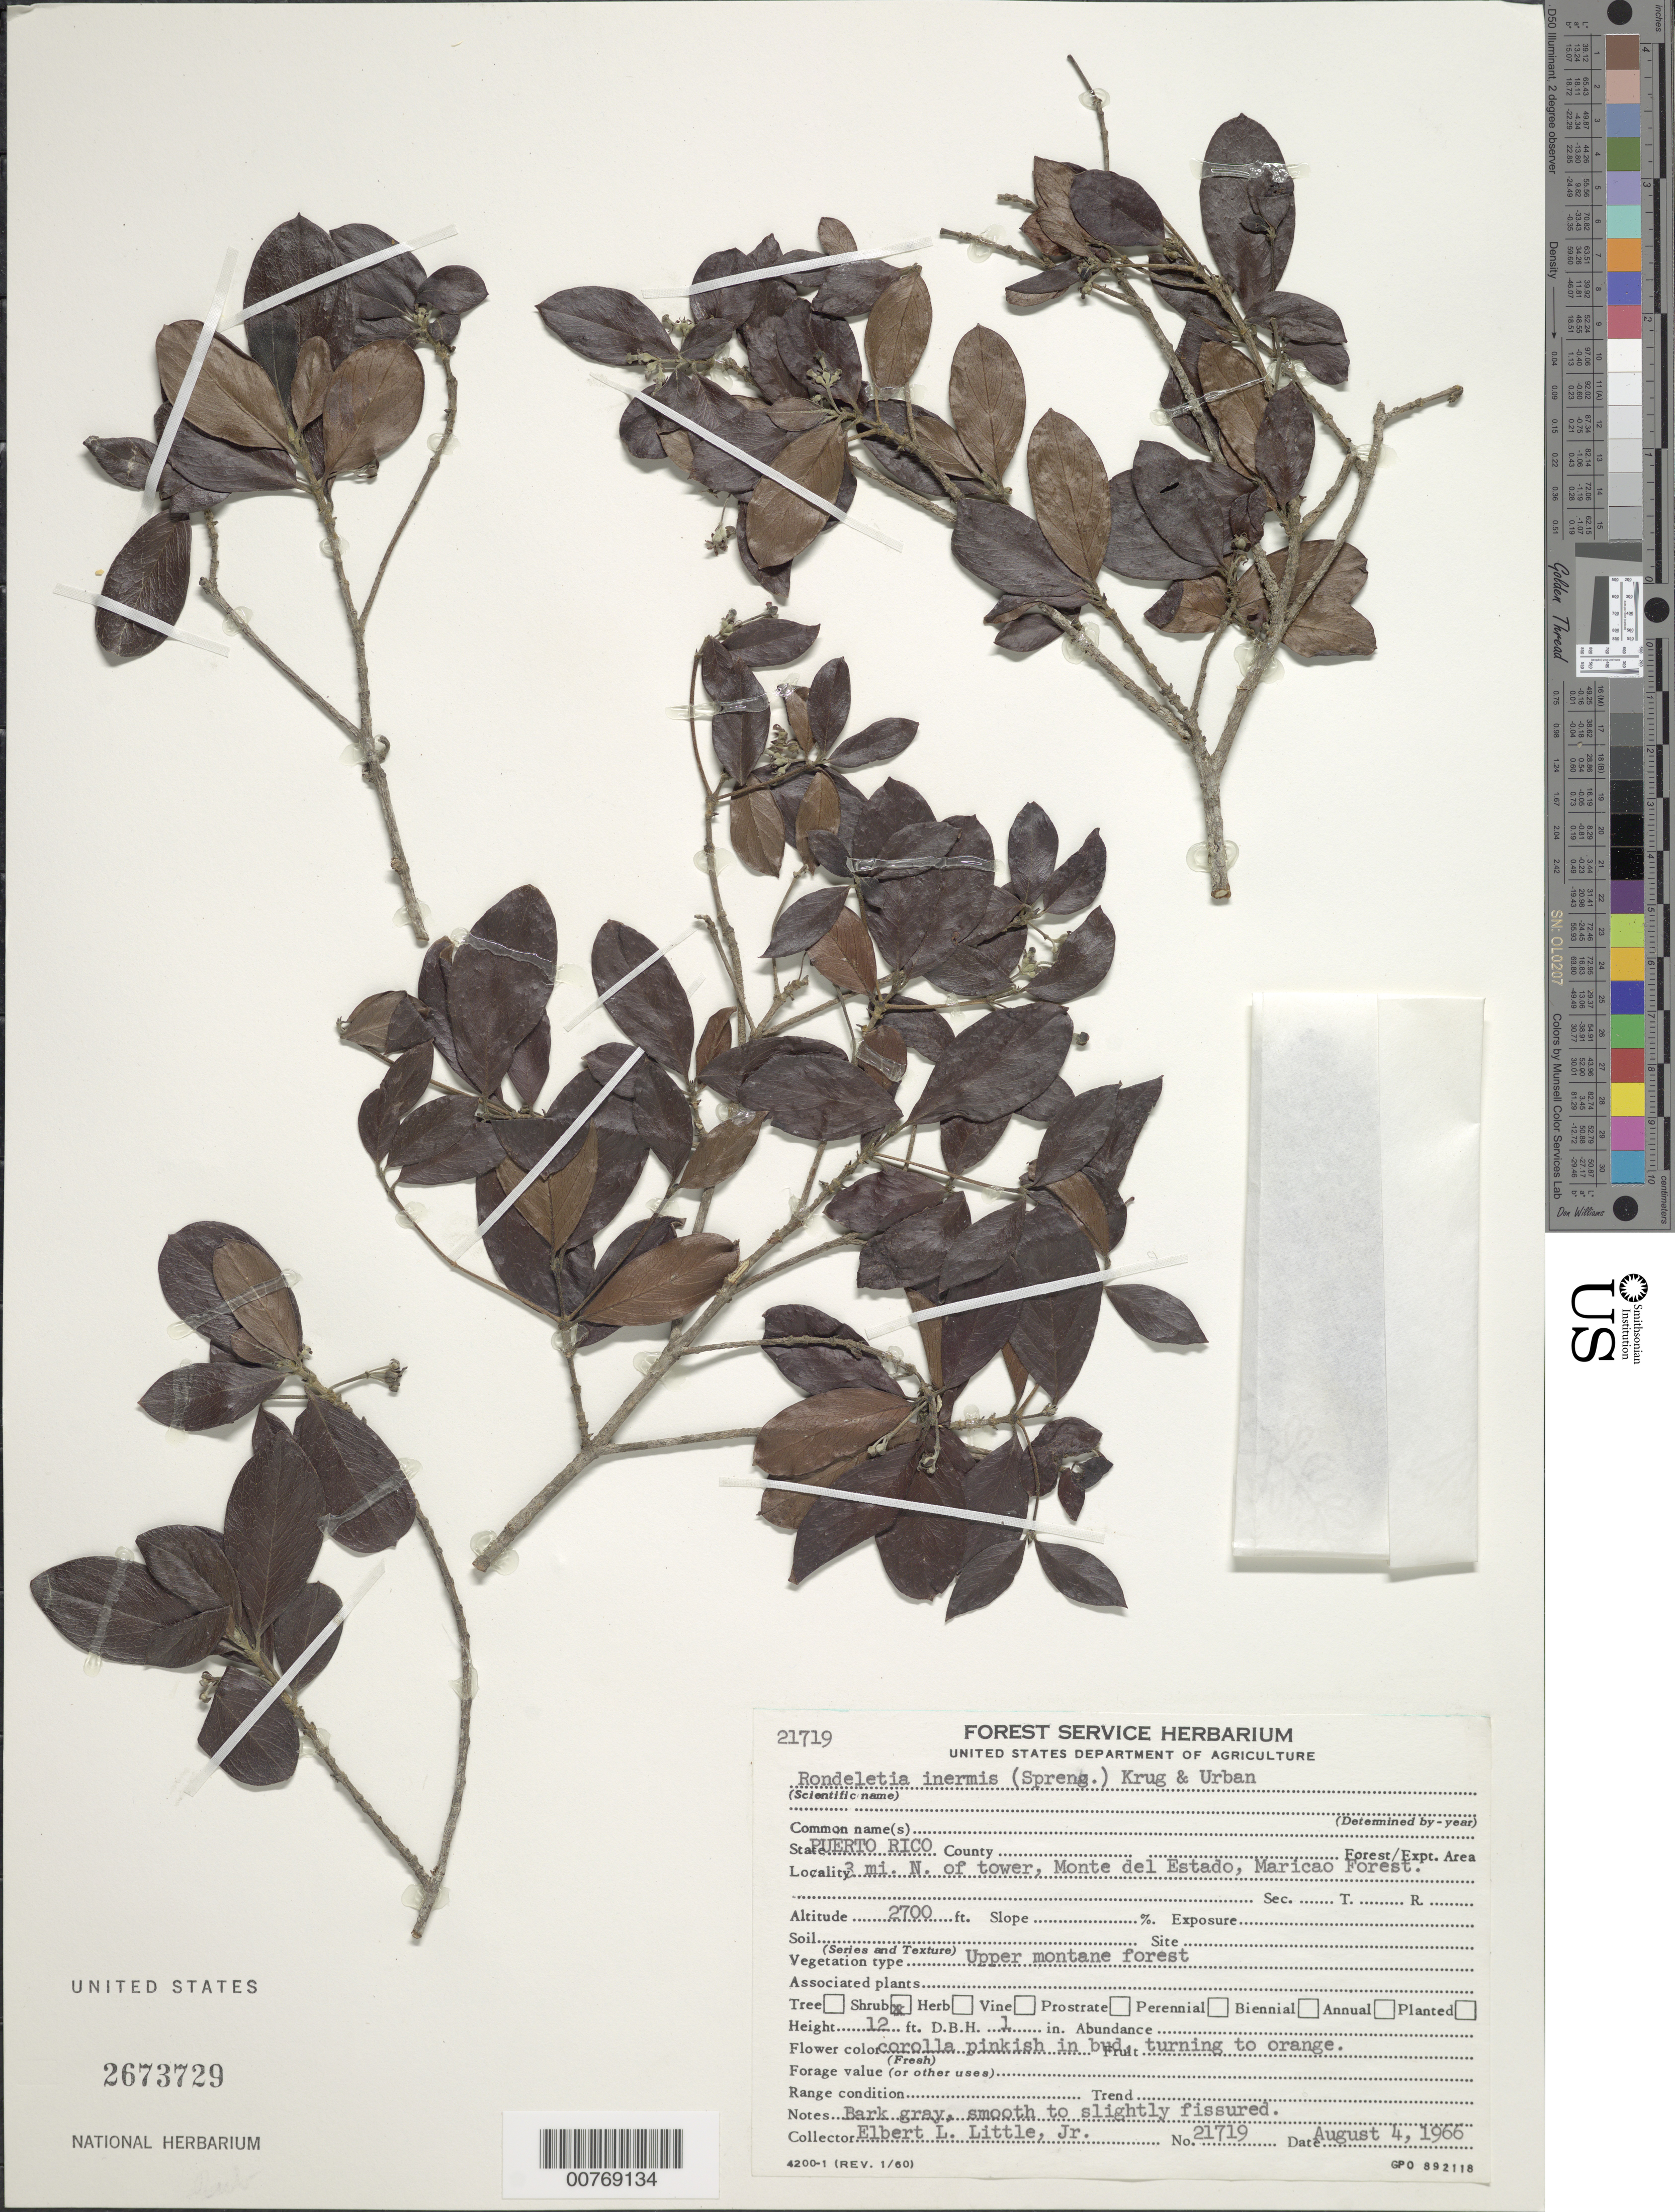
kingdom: Plantae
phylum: Tracheophyta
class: Magnoliopsida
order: Gentianales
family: Rubiaceae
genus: Rondeletia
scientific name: Rondeletia inermis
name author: (Spreng.) Krug & Urb.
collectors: E. L. Little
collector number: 21719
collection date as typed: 04 Aug 1966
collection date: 1966-08-04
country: Puerto Rico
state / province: Maricao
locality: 3 mi N of tower, Monte del Estado, Maricao Forest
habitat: Upper montane forest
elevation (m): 2700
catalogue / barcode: US 2673729